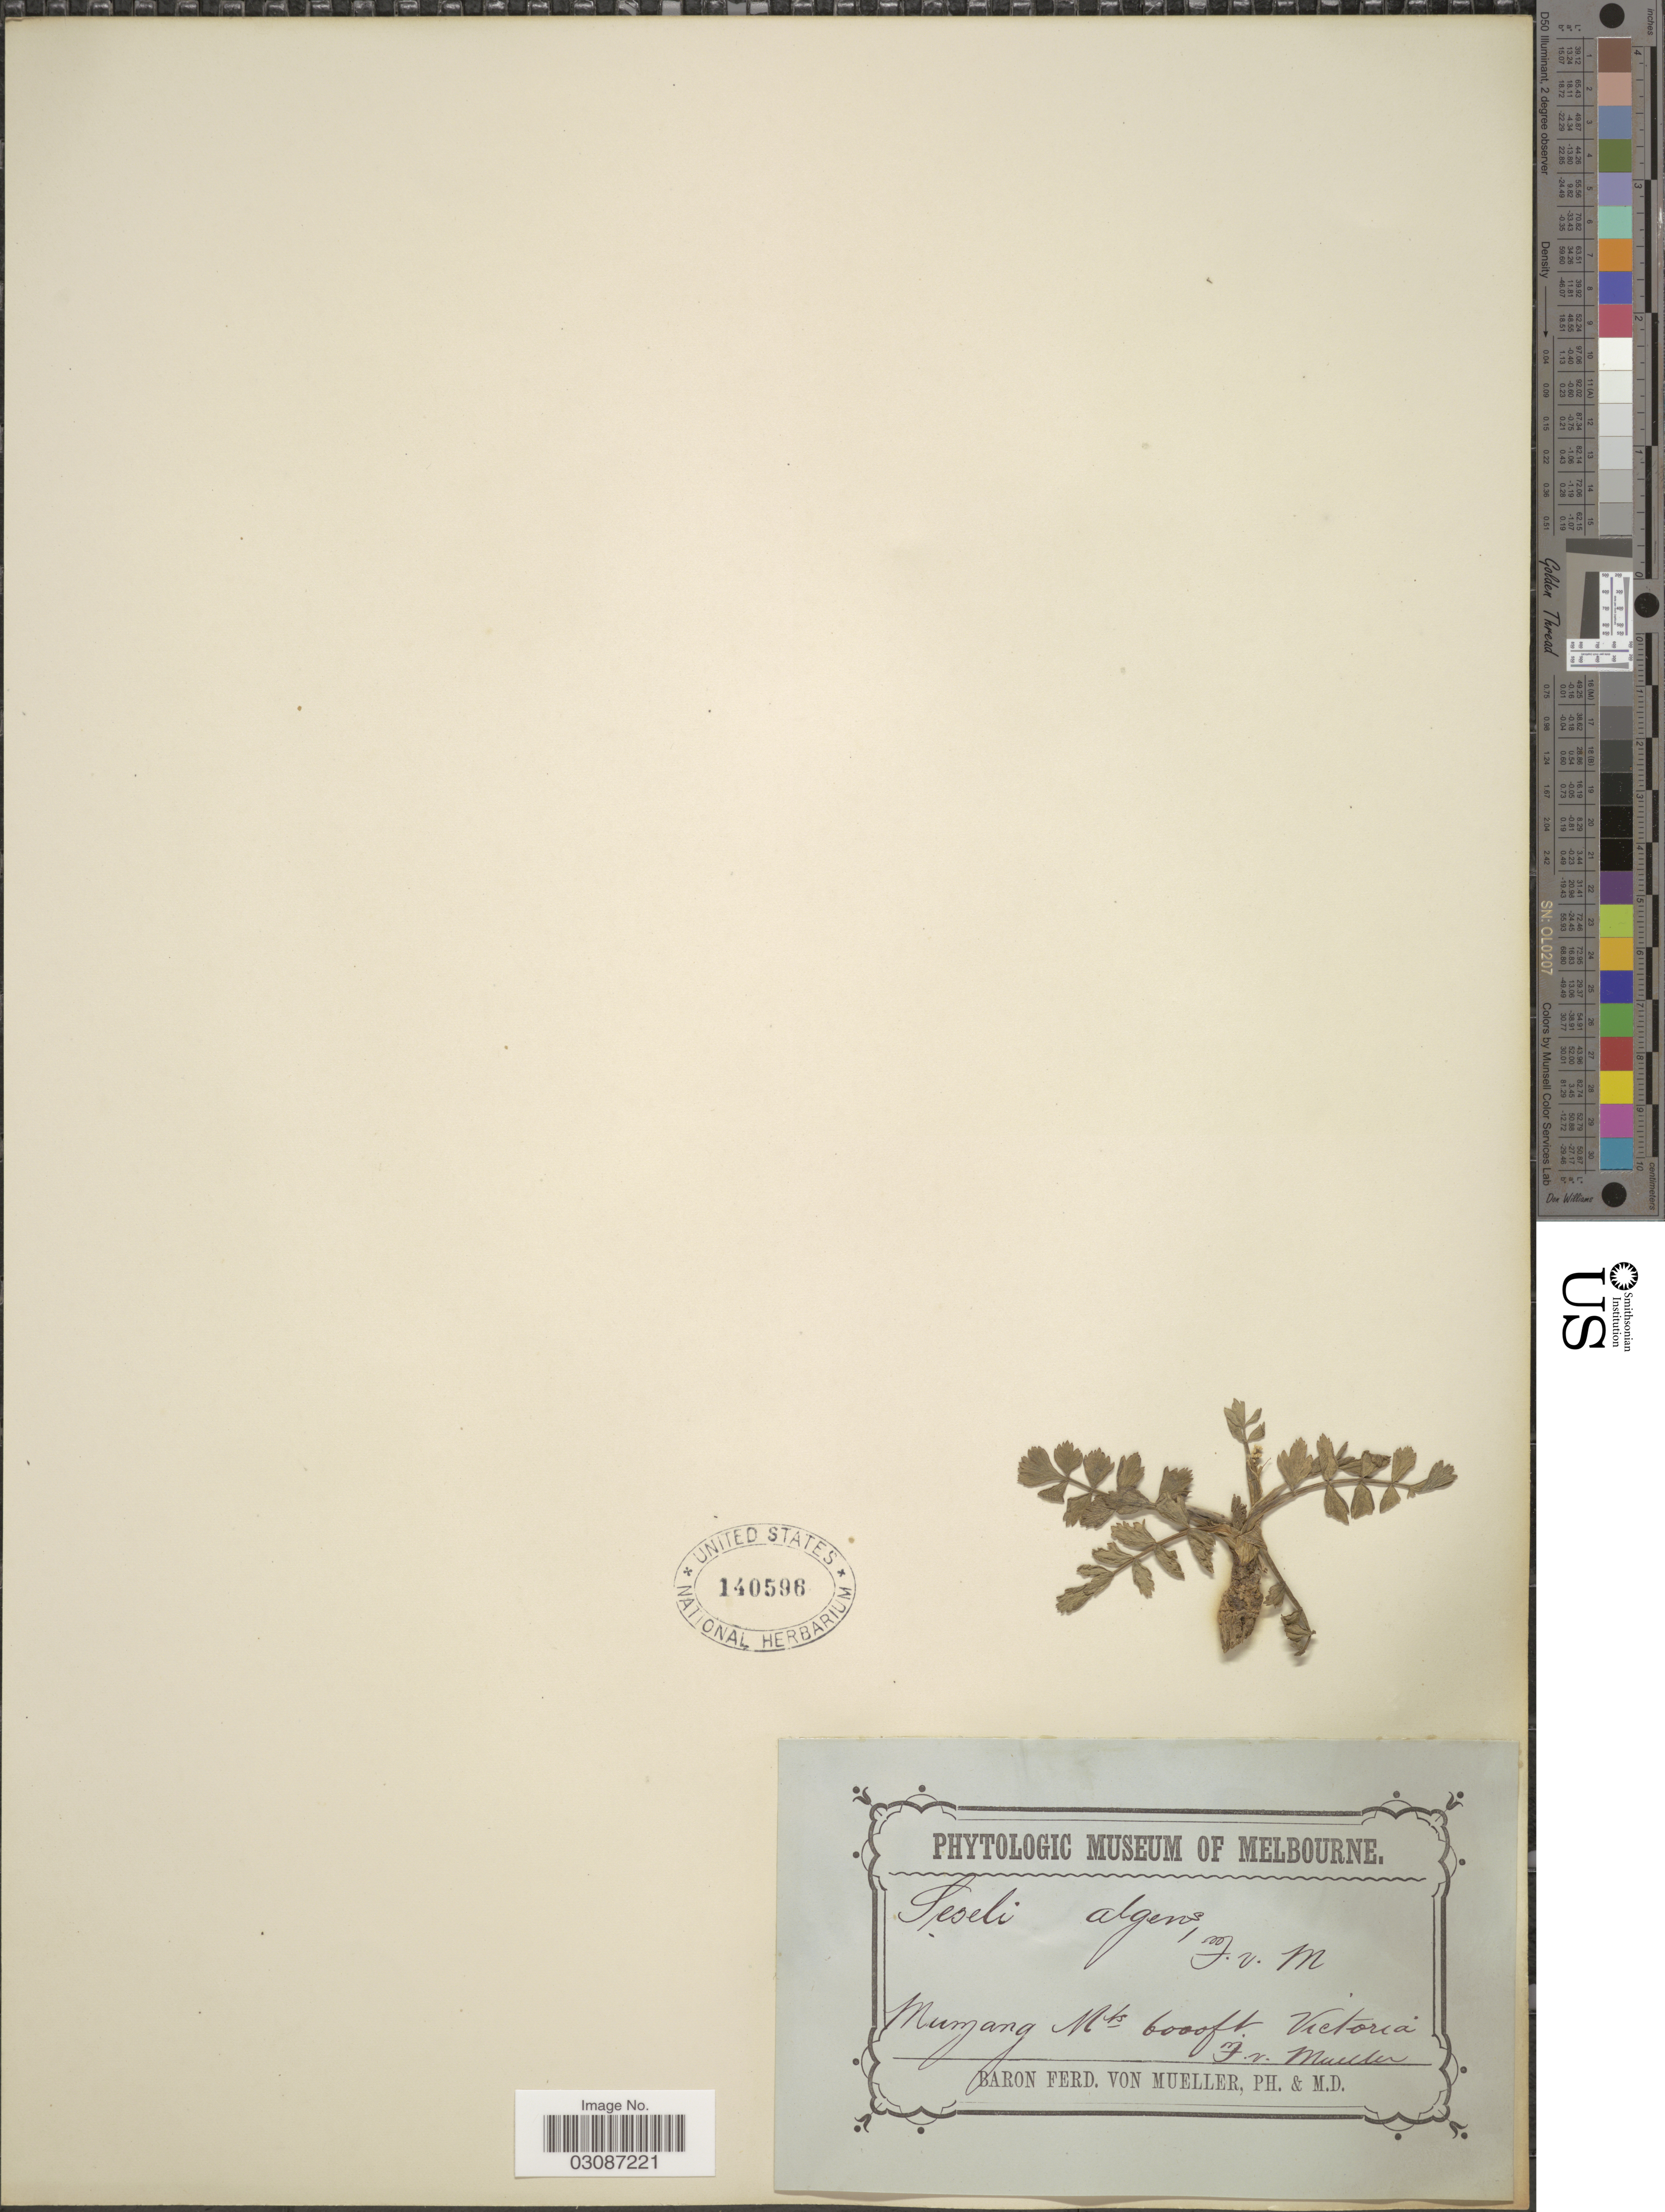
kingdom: Plantae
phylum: Tracheophyta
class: Magnoliopsida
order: Apiales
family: Apiaceae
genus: Seseli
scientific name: Seseli algens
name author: F. Muell.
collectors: F. von Mueller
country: Australia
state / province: Victoria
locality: Munyang Mts. Victoria.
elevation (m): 1829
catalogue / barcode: US 140596